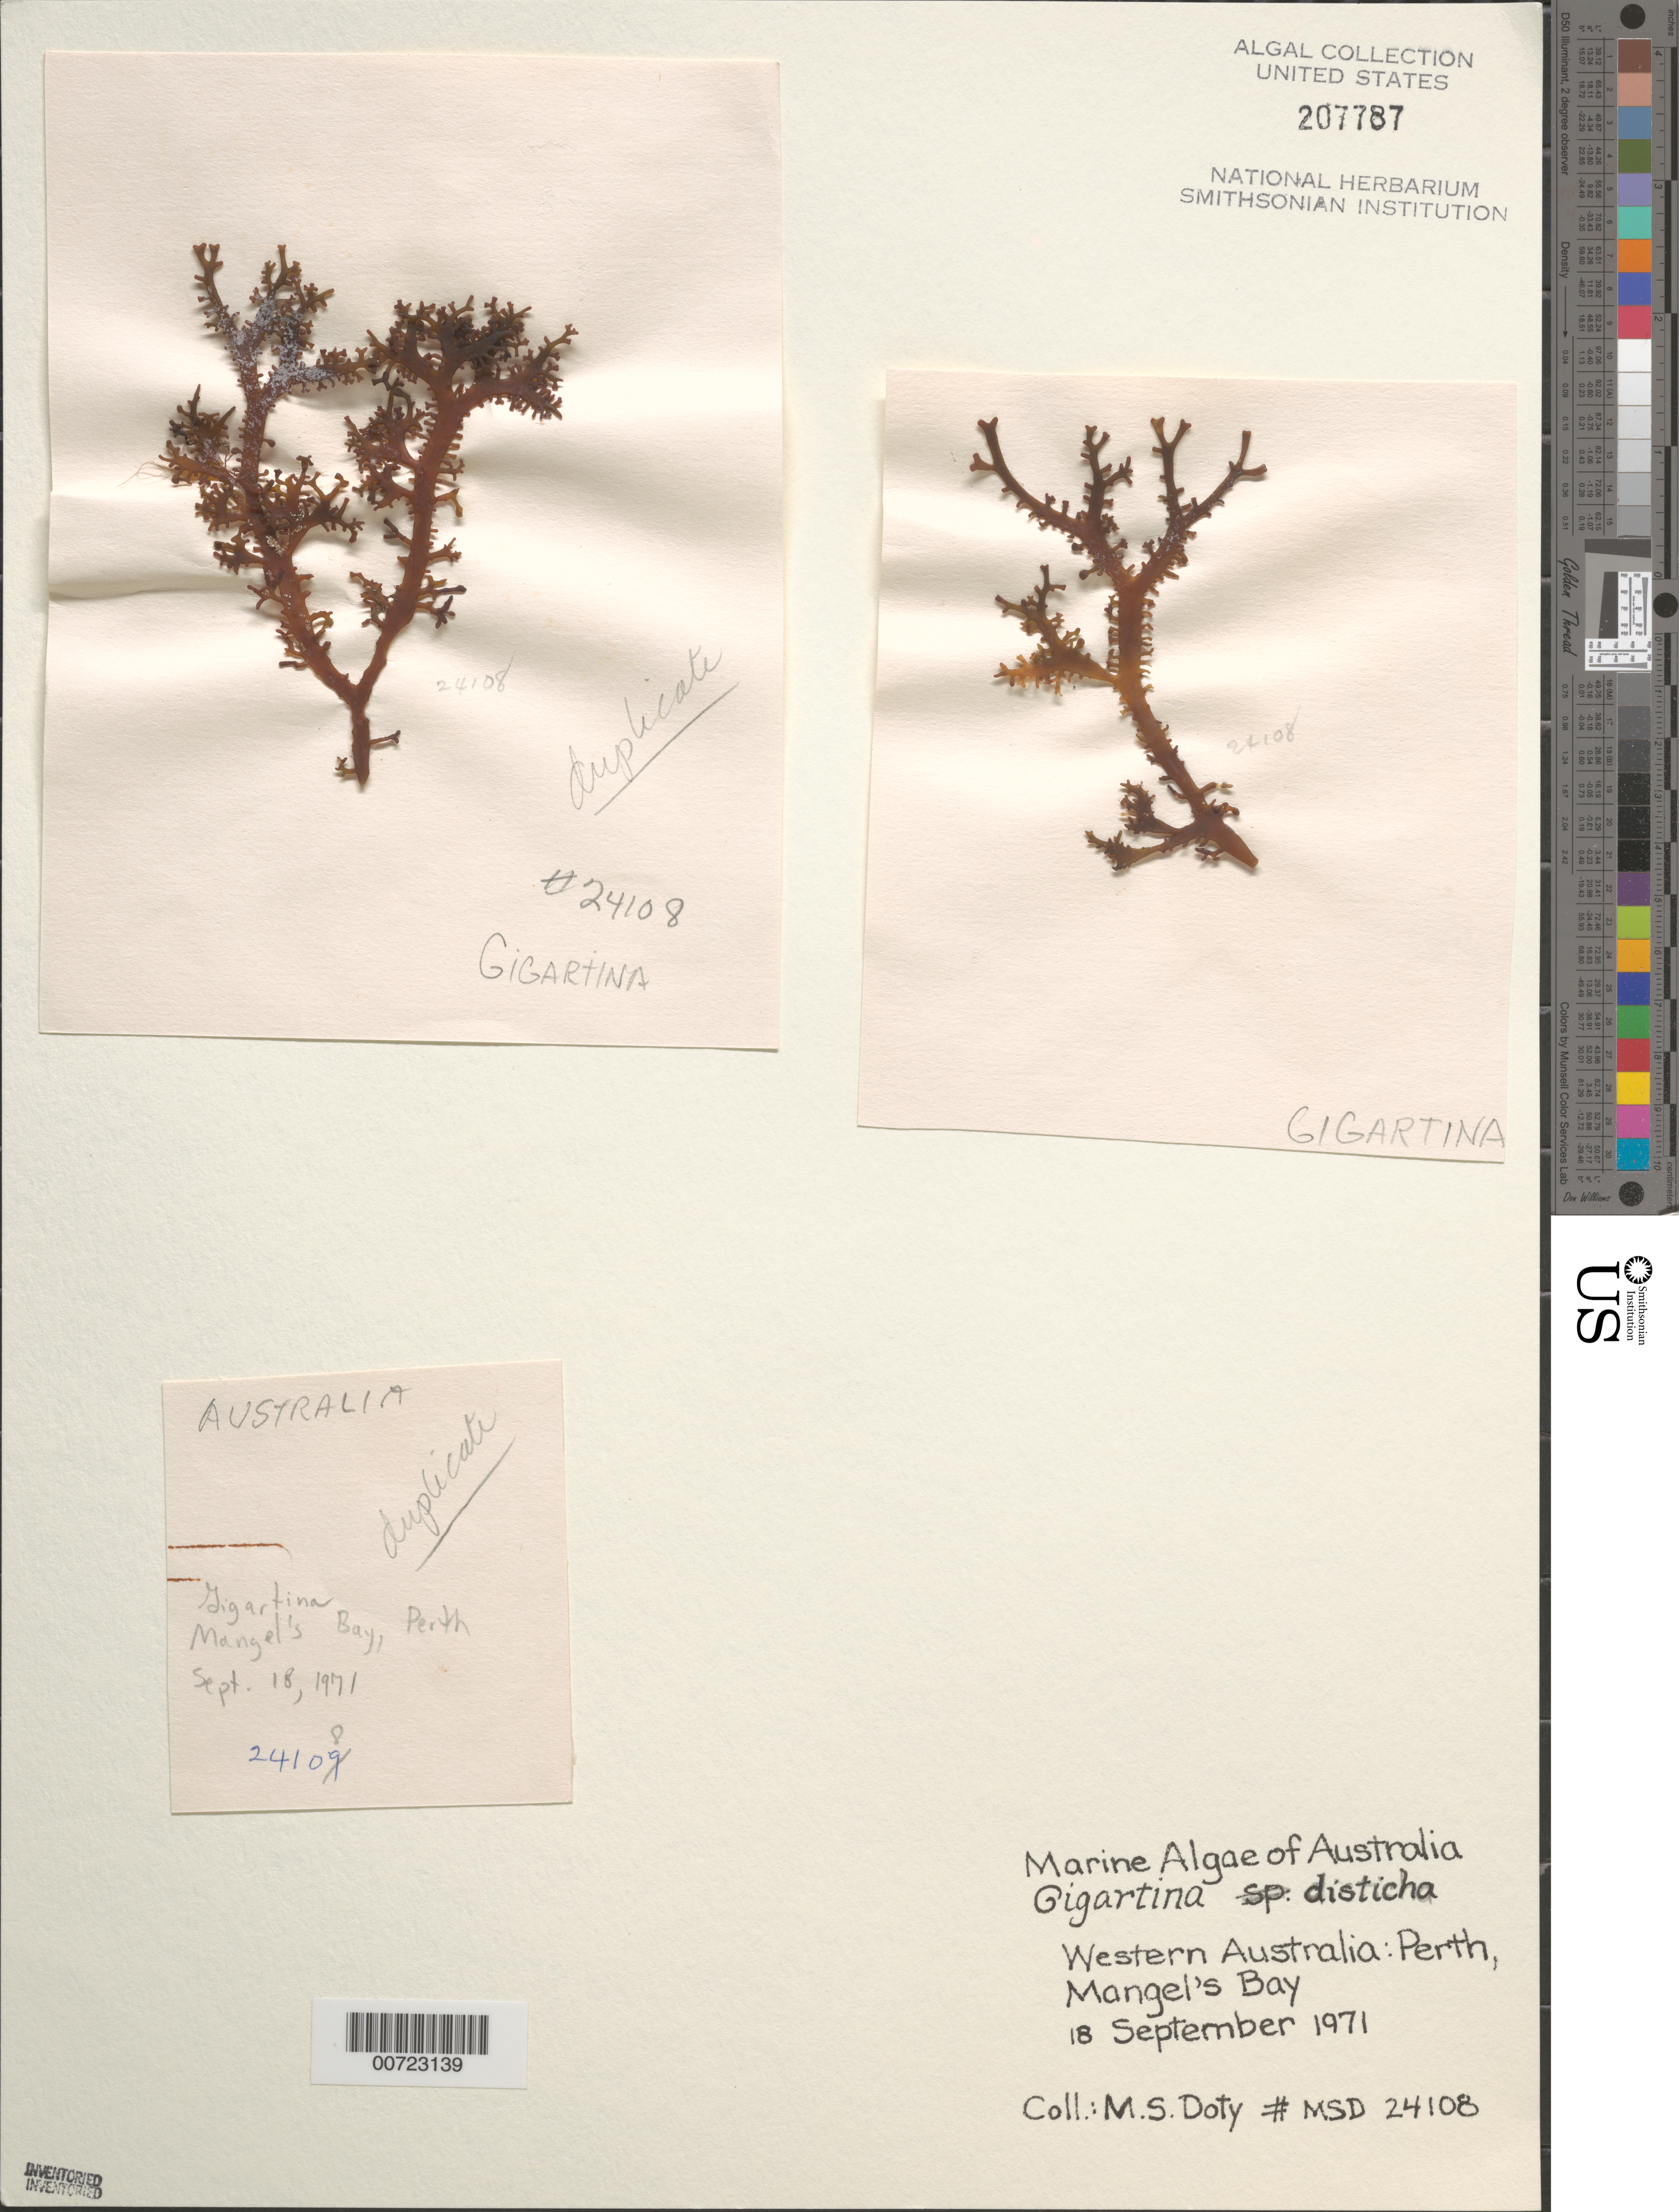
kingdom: Plantae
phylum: Rhodophyta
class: Florideophyceae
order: Gigartinales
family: Gigartinaceae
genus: Gigartina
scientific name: Gigartina disticha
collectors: M. S. Doty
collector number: MSD 24108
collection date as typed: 18 Sep 1971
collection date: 1971-09-18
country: Australia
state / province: Western Australia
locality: Mangel's Bay, Perth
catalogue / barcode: US 207787